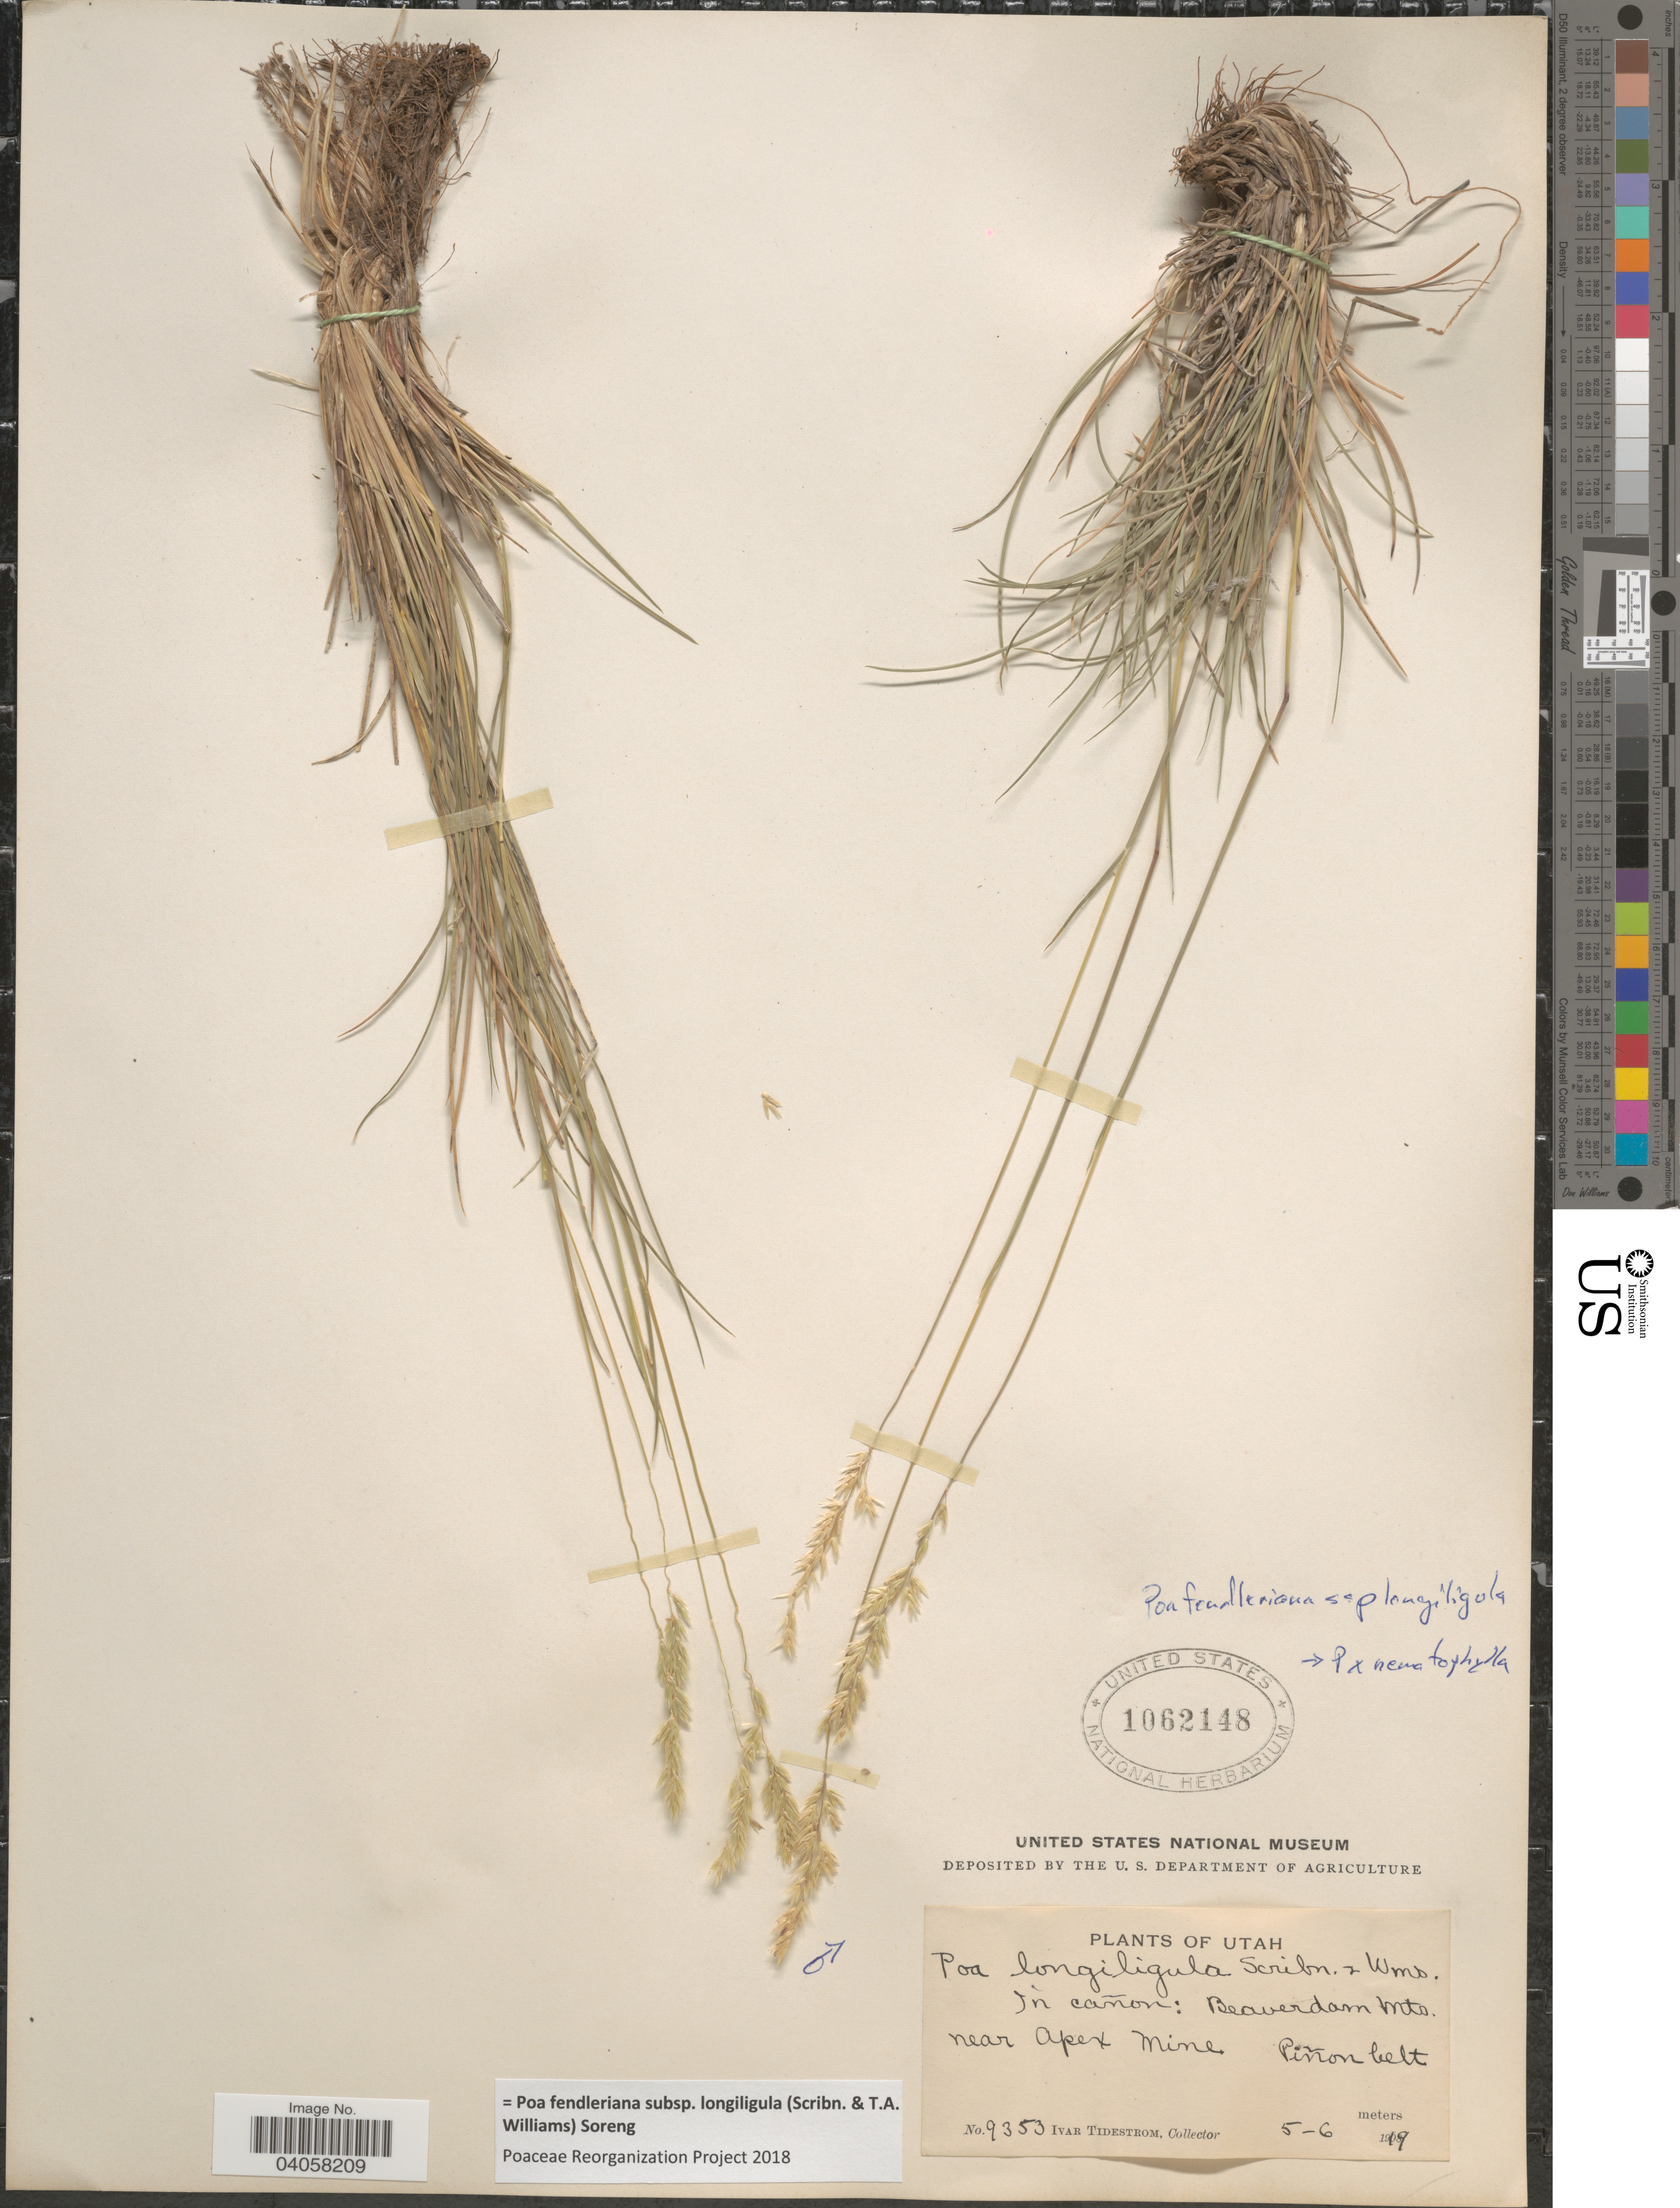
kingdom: Plantae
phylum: Tracheophyta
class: Liliopsida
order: Poales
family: Poaceae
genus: Poa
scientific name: Poa fendleriana subsp. longiligula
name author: (Scribn. & T.A. Williams) Soreng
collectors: I. F. Tidestrom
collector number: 9353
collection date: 1919-05-06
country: United States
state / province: Utah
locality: In cañon: Beaverdam Mts. near Apex Mine. Piñon belt.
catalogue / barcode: US 1062148